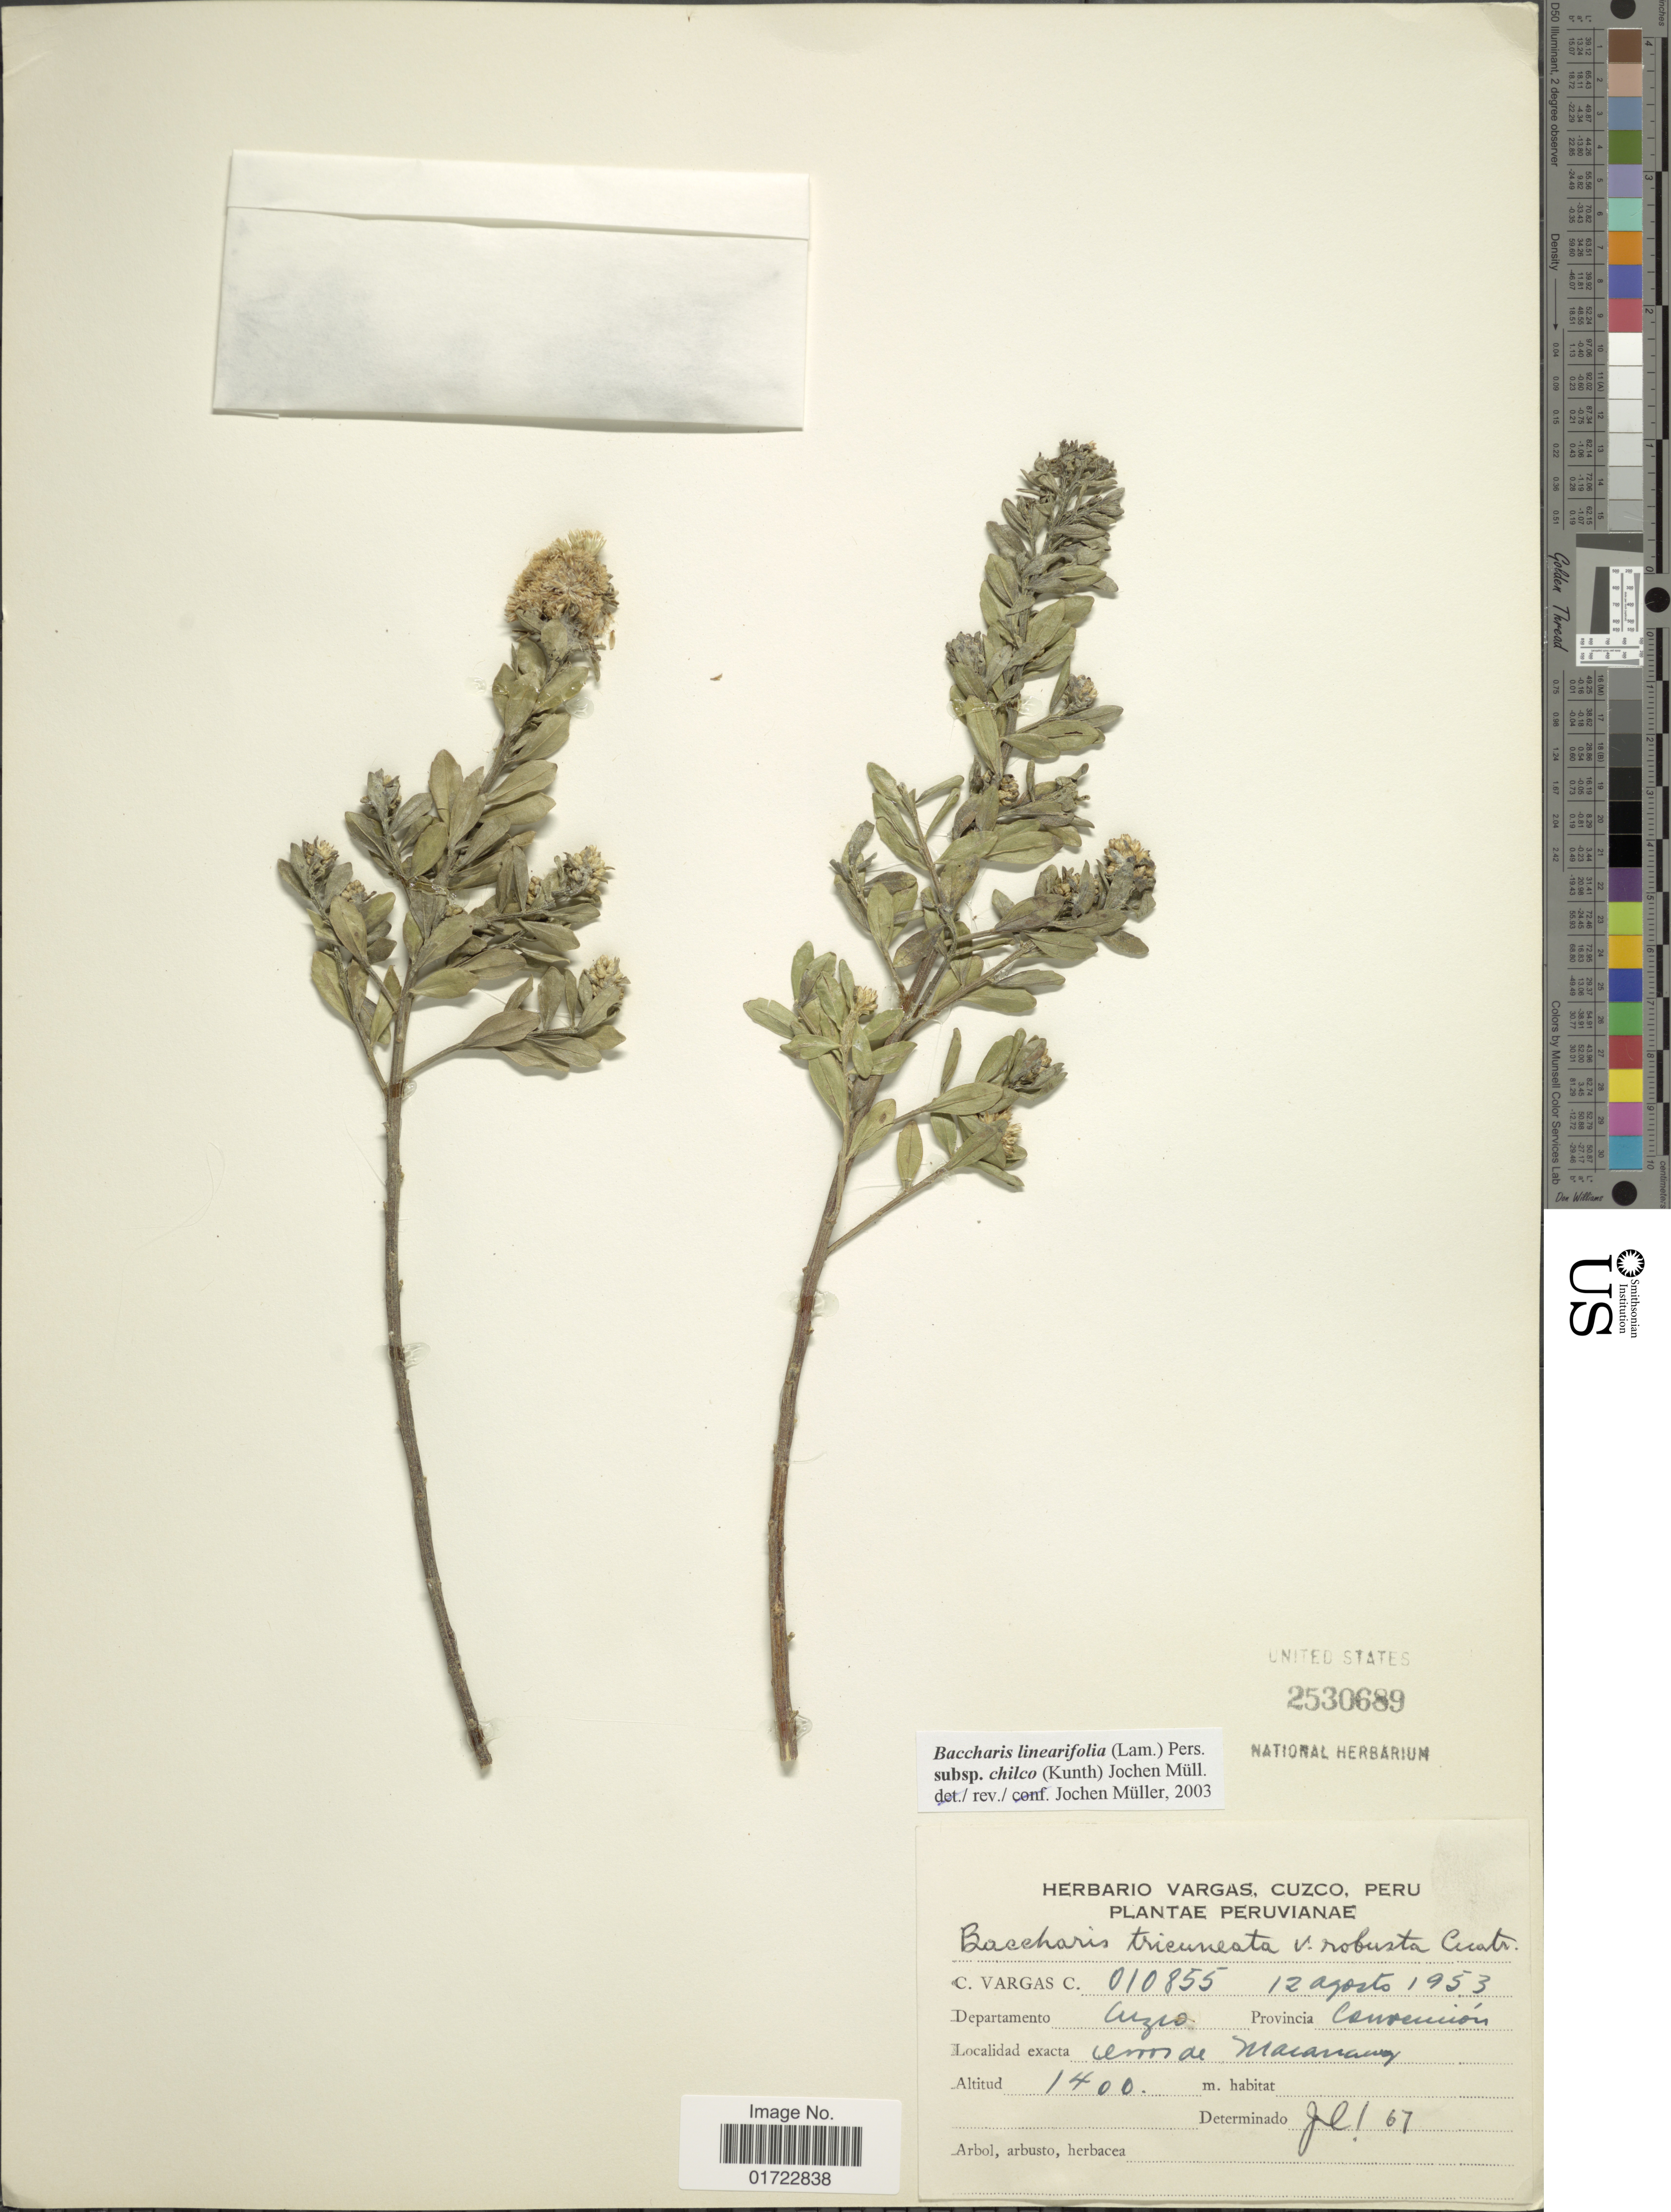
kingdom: Plantae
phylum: Tracheophyta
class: Magnoliopsida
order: Asterales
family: Asteraceae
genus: Baccharis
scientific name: Baccharis linearifolia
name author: (Lam.) Pers.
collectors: C. Vargas Calderón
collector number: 010855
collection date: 1953-08-12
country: Peru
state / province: Cusco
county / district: La Convención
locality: Cerros de Macamango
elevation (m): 1400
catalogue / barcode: US 2530689